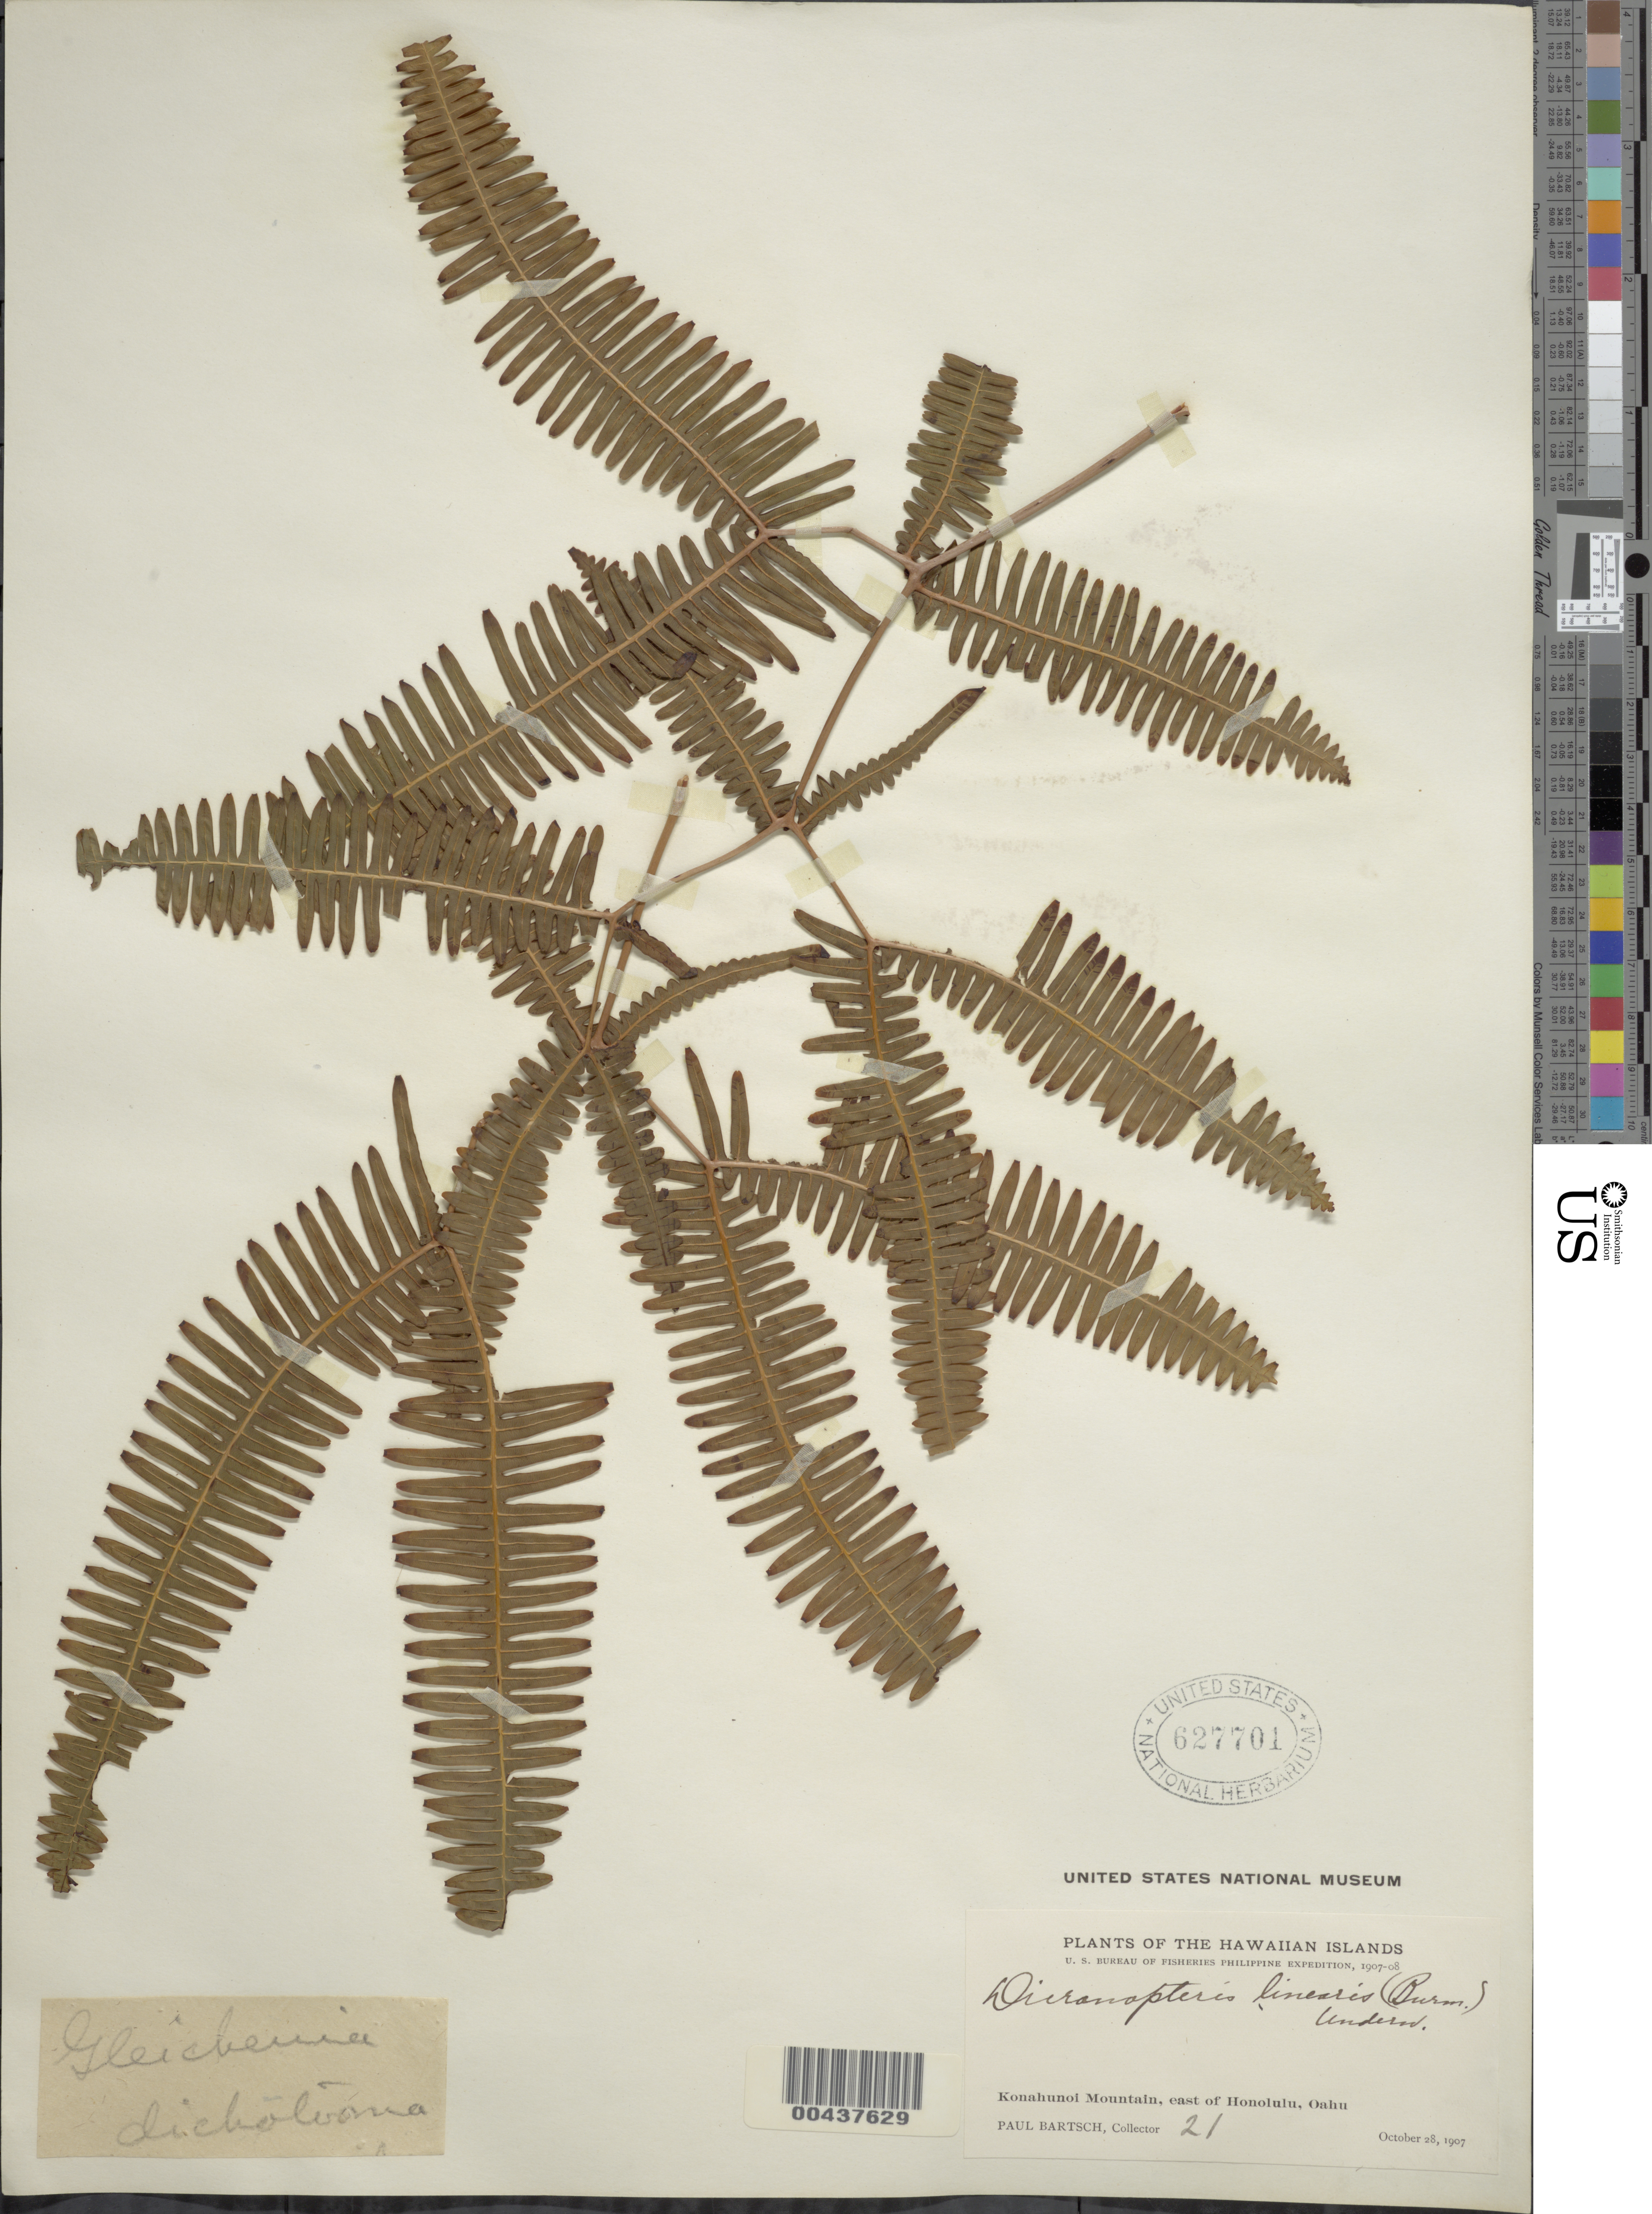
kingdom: Plantae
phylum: Tracheophyta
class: Polypodiopsida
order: Gleicheniales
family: Gleicheniaceae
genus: Dicranopteris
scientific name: Dicranopteris linearis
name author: (Burm. f.) Underw.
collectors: P. Bartsch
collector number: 21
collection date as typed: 28 Oct 1907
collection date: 1907-10-28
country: United States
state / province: Hawaii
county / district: Honolulu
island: Oahu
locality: Konahunoi Mountain, E of Honolulu, Oahu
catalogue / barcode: US 627701